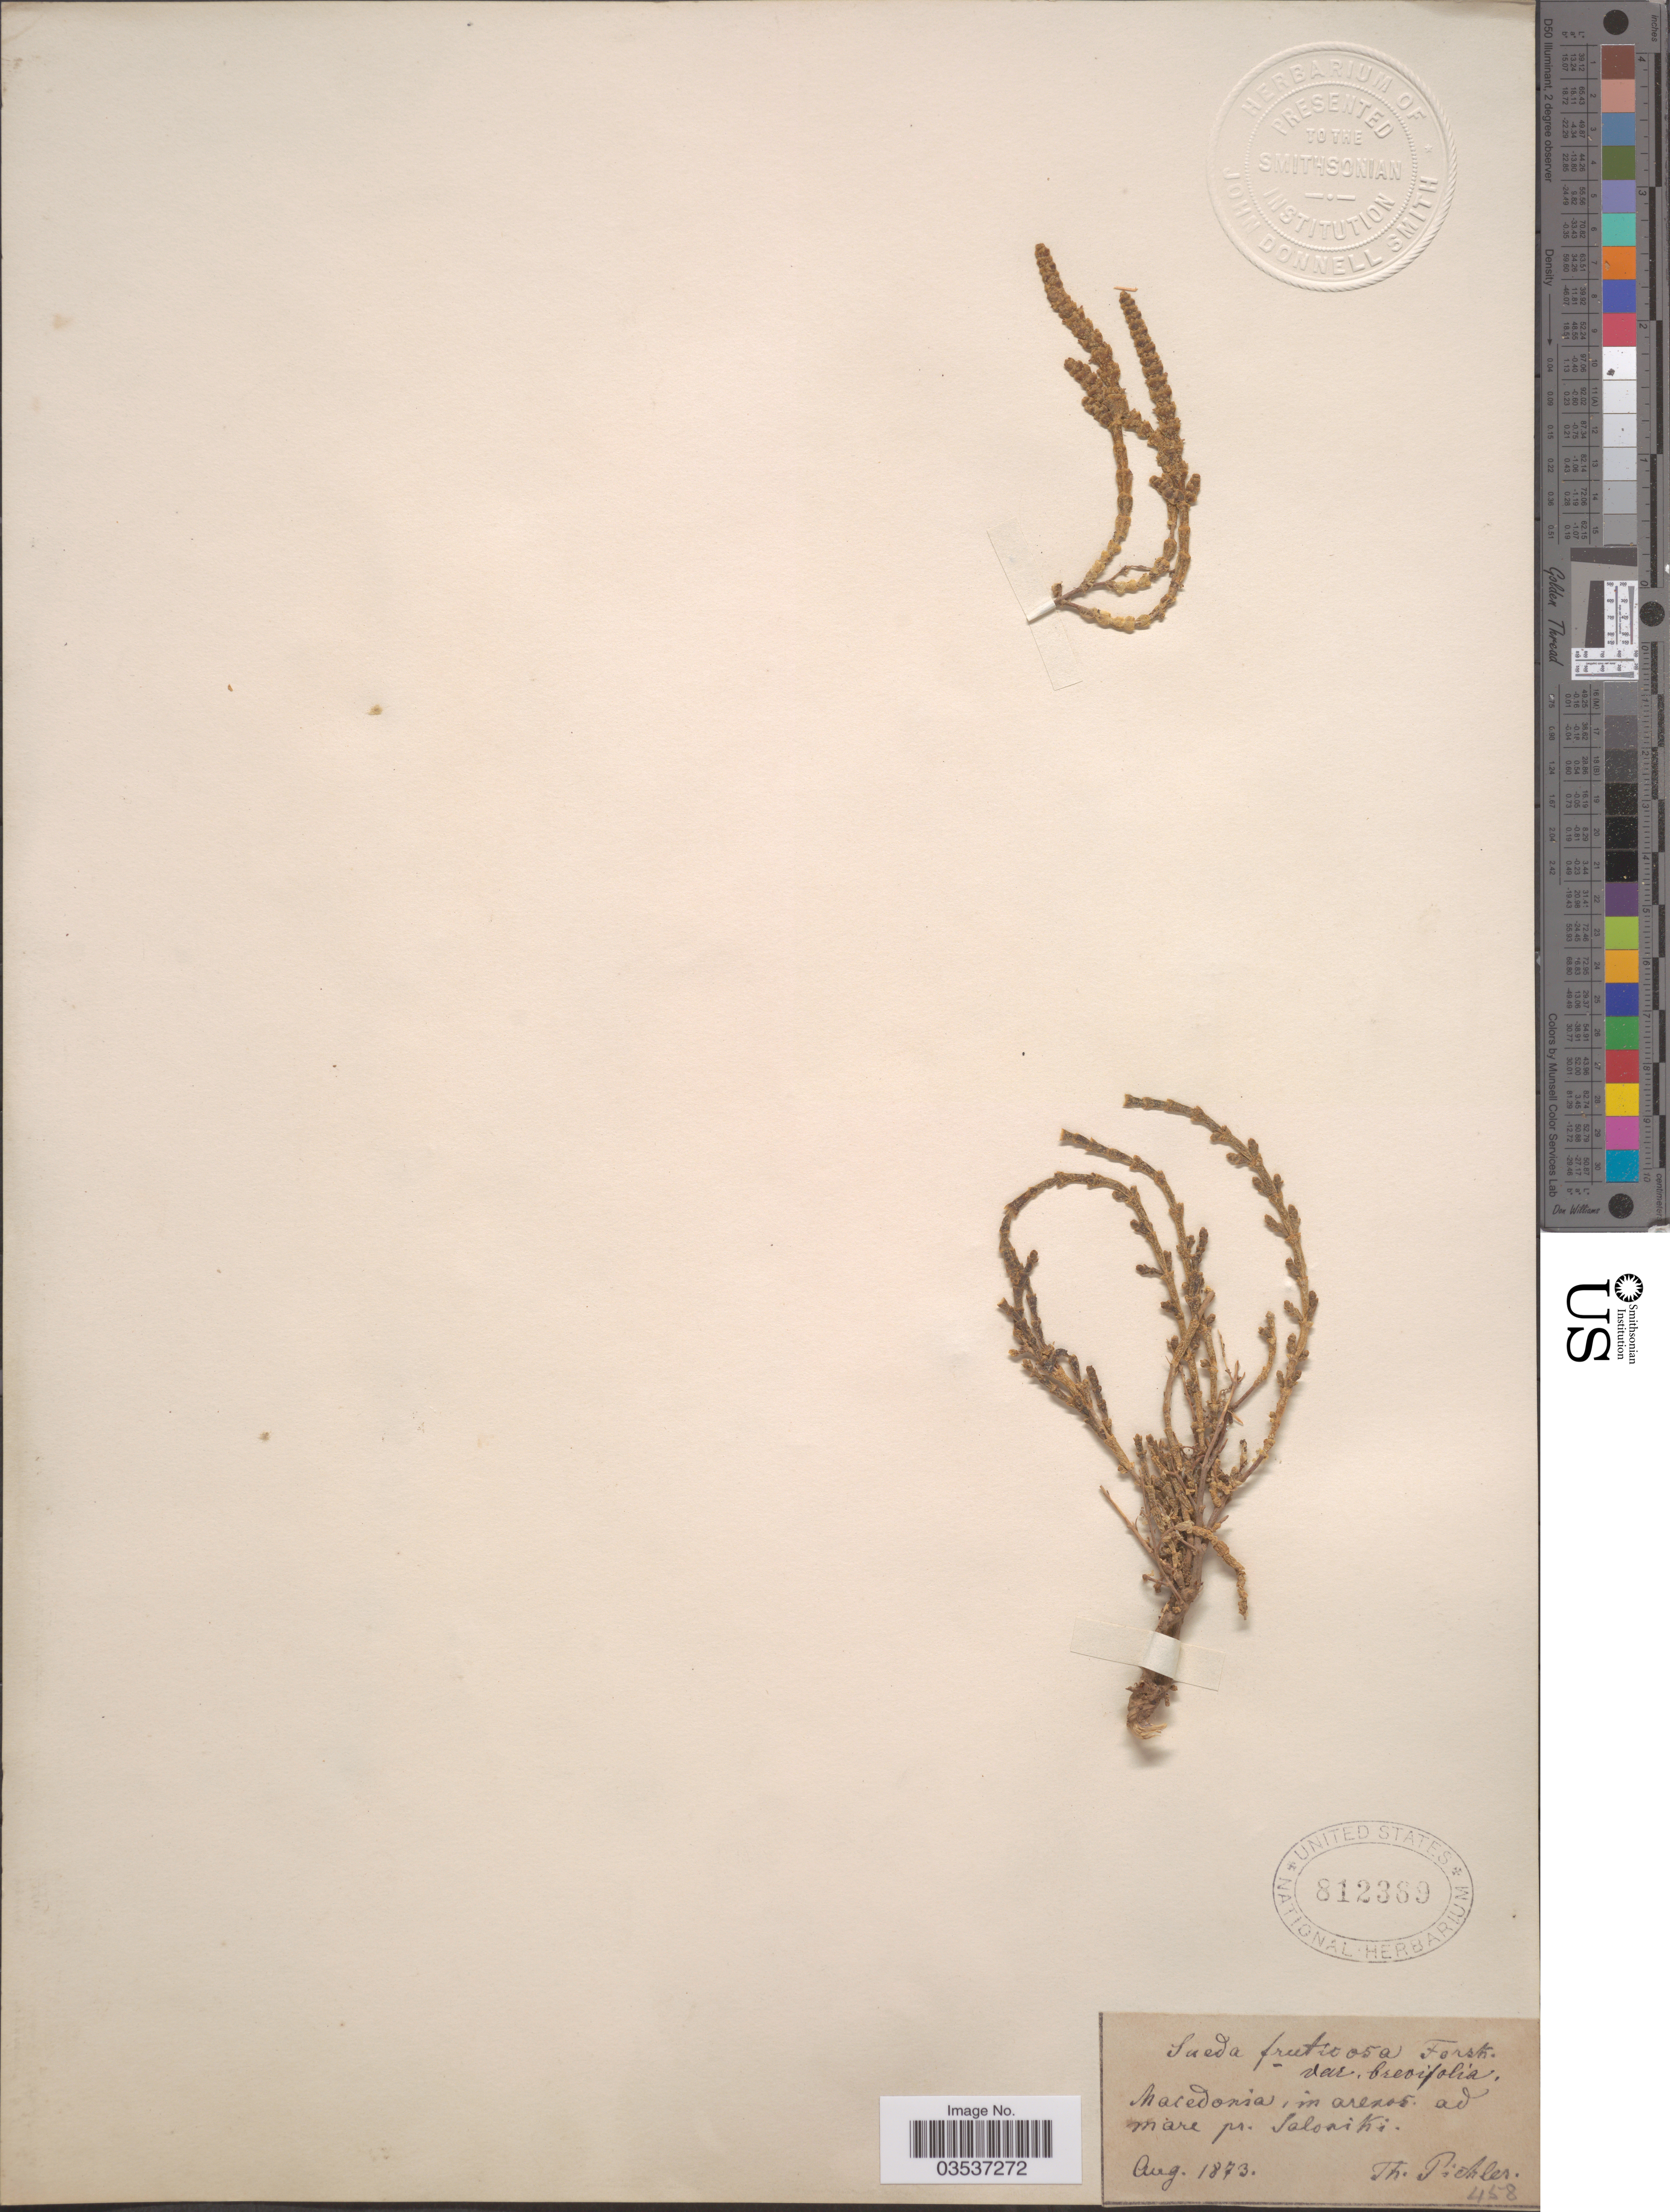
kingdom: Plantae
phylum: Tracheophyta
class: Magnoliopsida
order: Caryophyllales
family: Amaranthaceae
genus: Suaeda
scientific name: Suaeda fruticosa auct. non Forssk.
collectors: T. Pichler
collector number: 458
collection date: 1873-08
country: North Macedonia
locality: Pr. Saloniki.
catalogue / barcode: US 812369